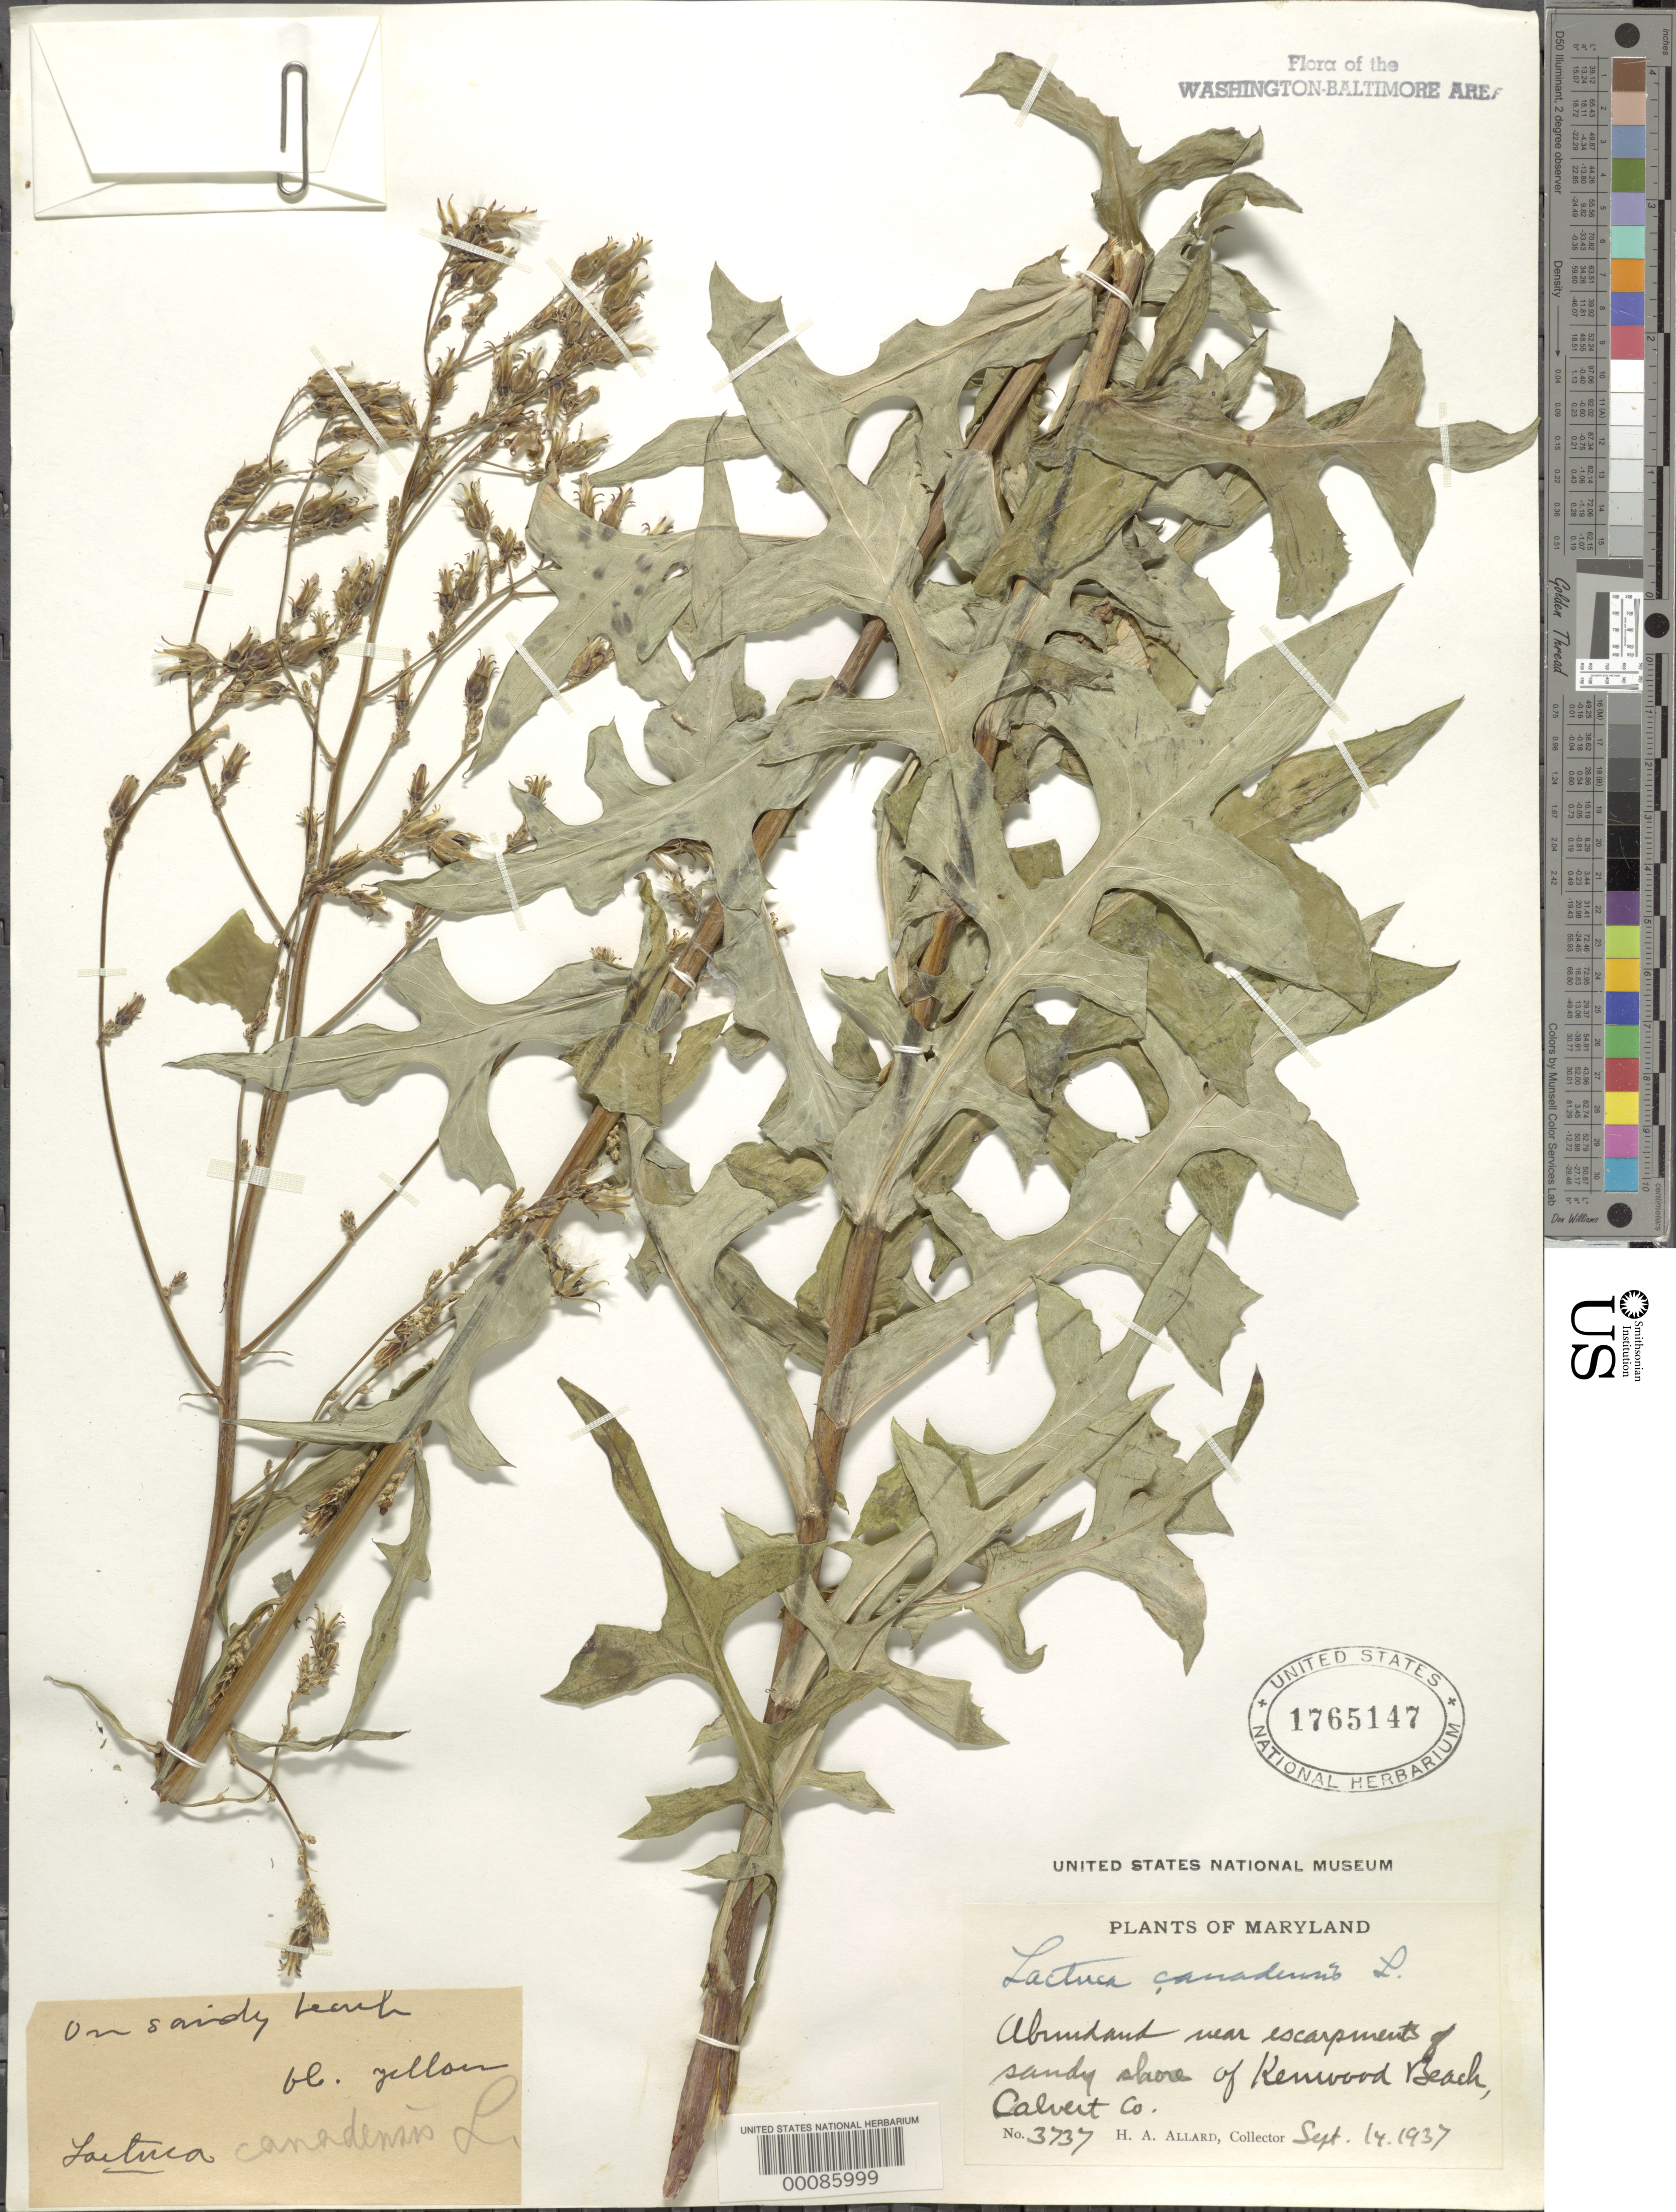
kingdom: Plantae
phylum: Tracheophyta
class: Magnoliopsida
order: Asterales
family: Asteraceae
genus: Lactuca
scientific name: Lactuca canadensis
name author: L.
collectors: H. A. Allard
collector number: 3737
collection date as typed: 14 Sep 1937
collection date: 1937-09-14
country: United States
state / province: Maryland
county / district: Calvert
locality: Kenwood Beach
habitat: Escarpments sandy shore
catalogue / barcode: US 1765147